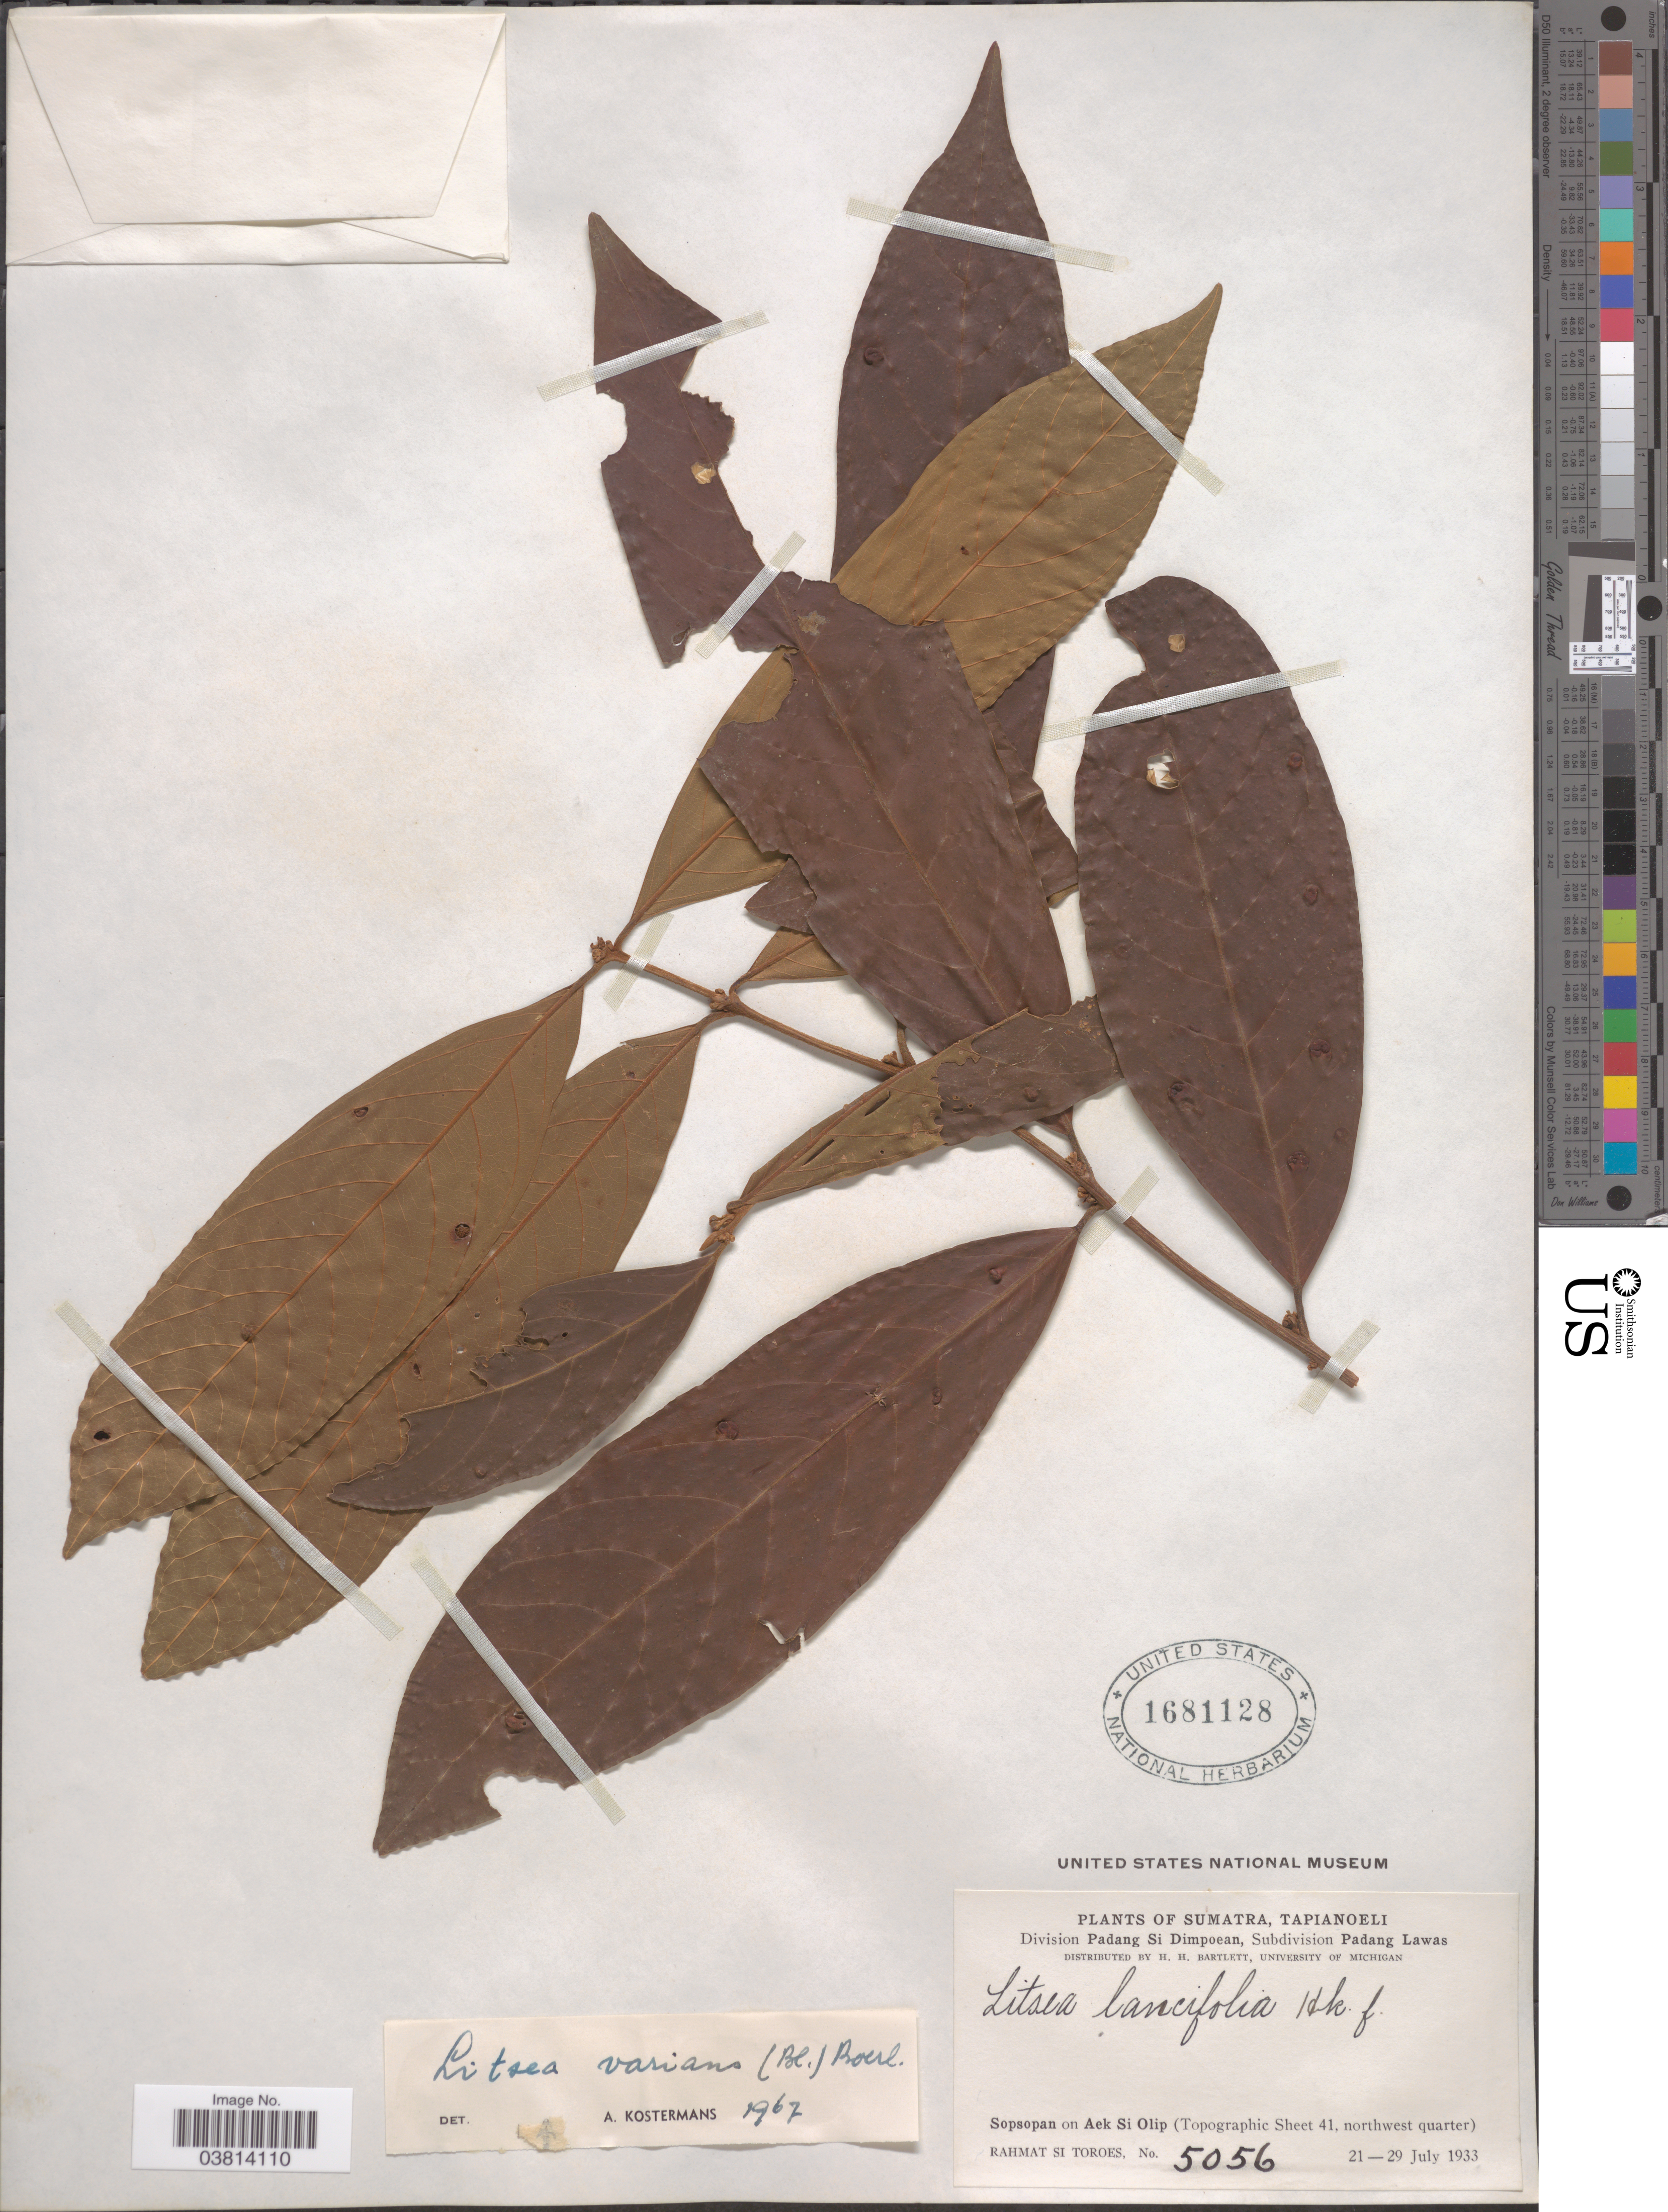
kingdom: Plantae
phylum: Tracheophyta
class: Magnoliopsida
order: Laurales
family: Lauraceae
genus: Litsea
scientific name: Litsea varians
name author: (Blume) Boerl.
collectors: Rahmat Si Boeea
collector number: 5056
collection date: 1933-07-21/1933-07-29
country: Indonesia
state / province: Sumatra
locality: Tapianoeli. Division Padang Si Dimpoean, Subdivision Padang Lawas. Sopsopan on Aek Si Olip (Topographic Sheet 41, northwest quarter).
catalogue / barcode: US 1681128